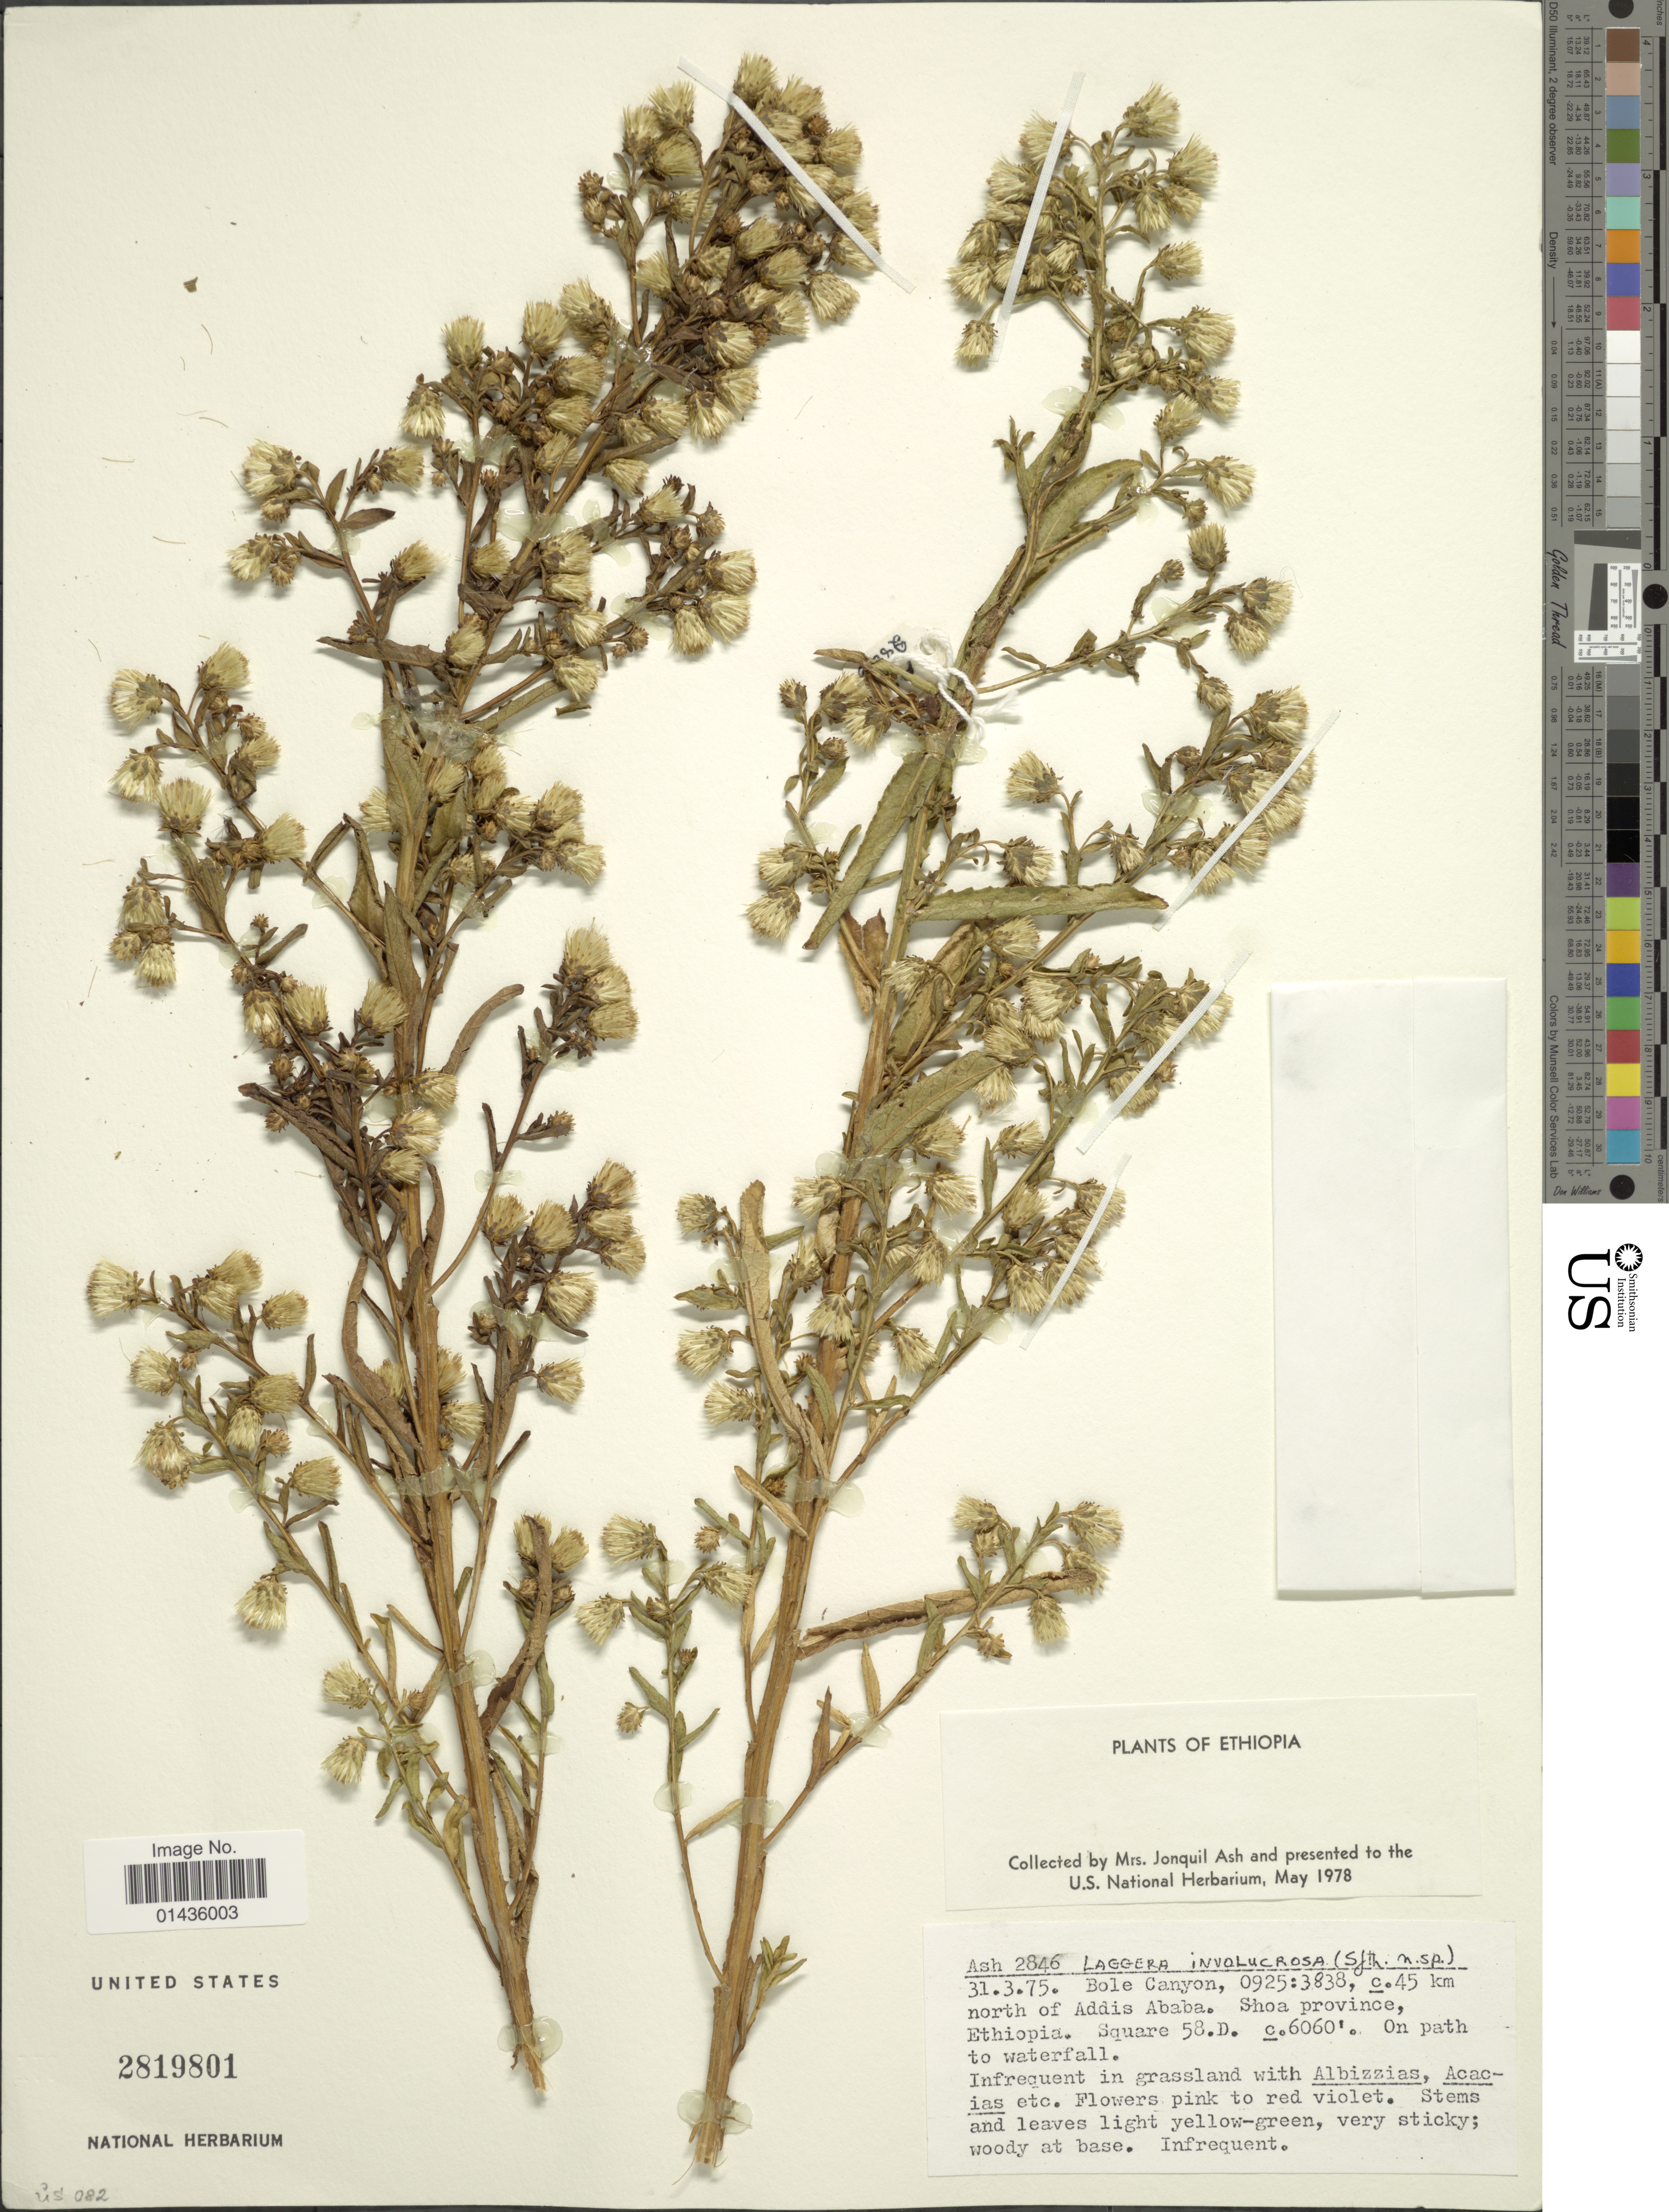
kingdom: Plantae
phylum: Tracheophyta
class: Magnoliopsida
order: Asterales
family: Asteraceae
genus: Laggera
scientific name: Laggera involucrosa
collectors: J. Ash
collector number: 2846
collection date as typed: Transcribed d/m/y: 31/3/75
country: Ethiopia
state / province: Addis Ababa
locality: Bole Canyon, c. 45 km north of Addis Ababa, Shoa Province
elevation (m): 1847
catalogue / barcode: US 2819801